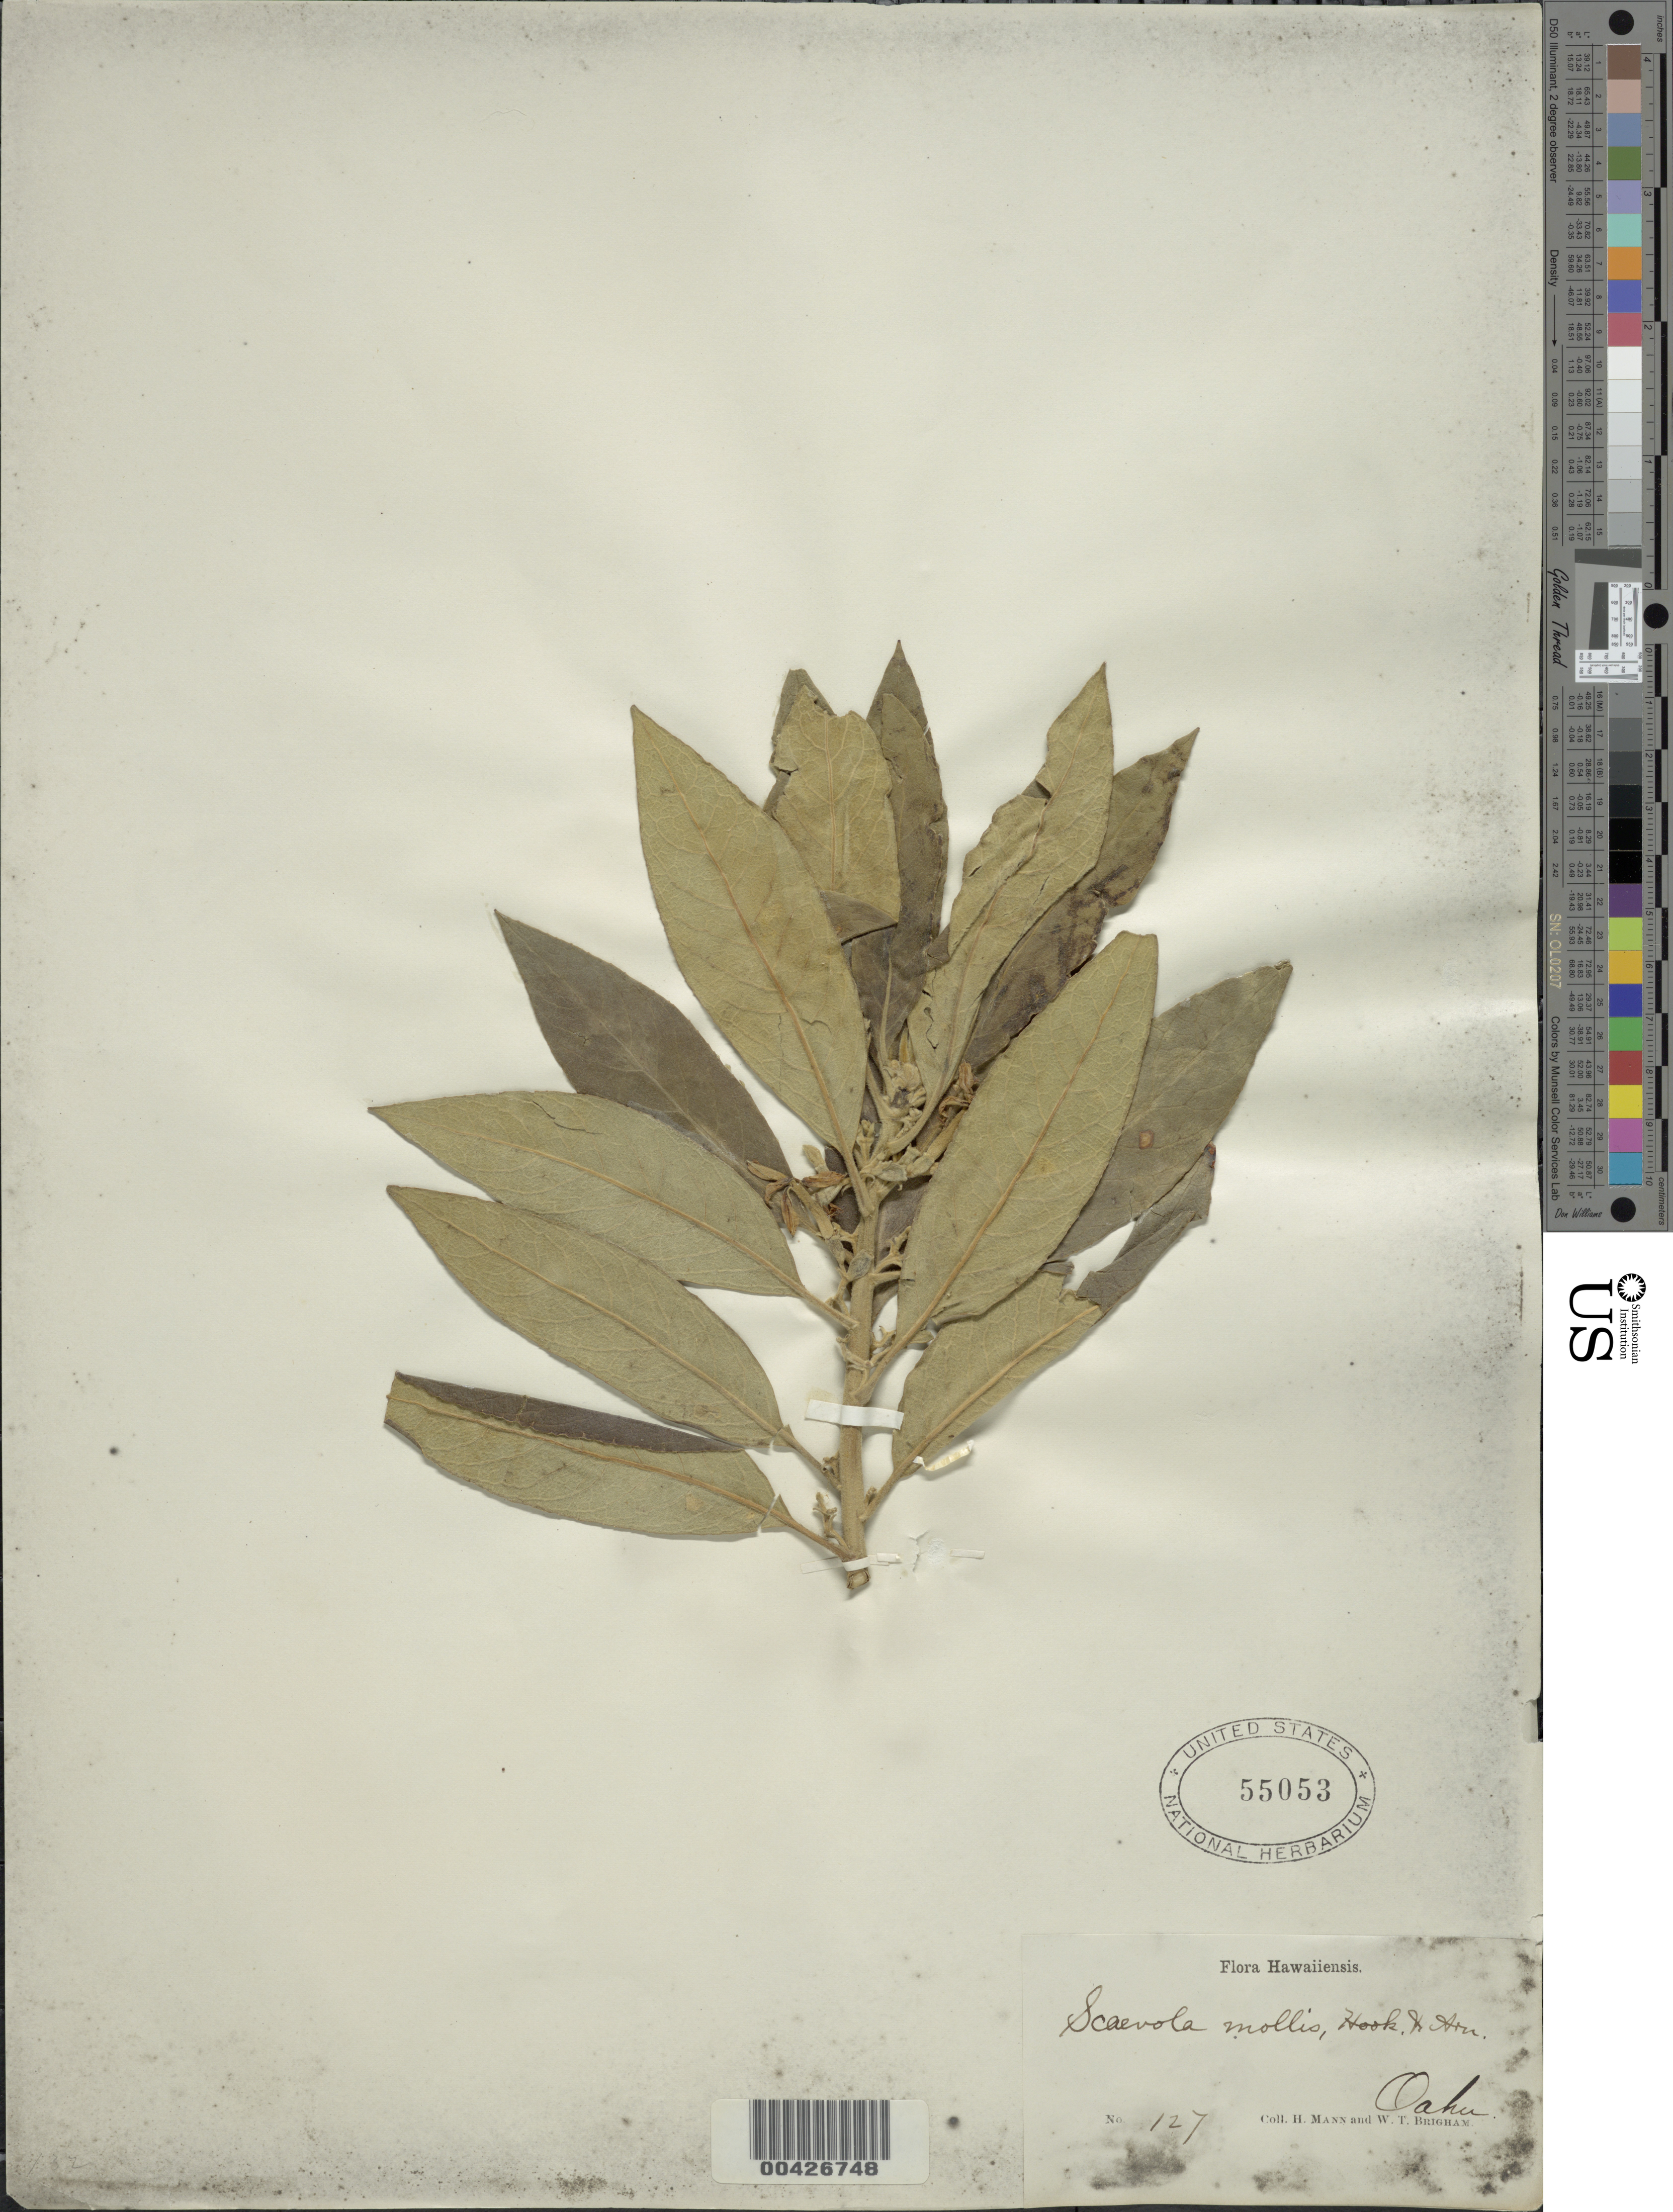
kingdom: Plantae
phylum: Tracheophyta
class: Magnoliopsida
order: Asterales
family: Goodeniaceae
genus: Scaevola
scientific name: Scaevola mollis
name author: Hook. & Arn.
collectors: H. Mann & W. T. Brigham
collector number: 127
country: United States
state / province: Hawaii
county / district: Honolulu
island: Oahu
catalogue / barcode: US 55053